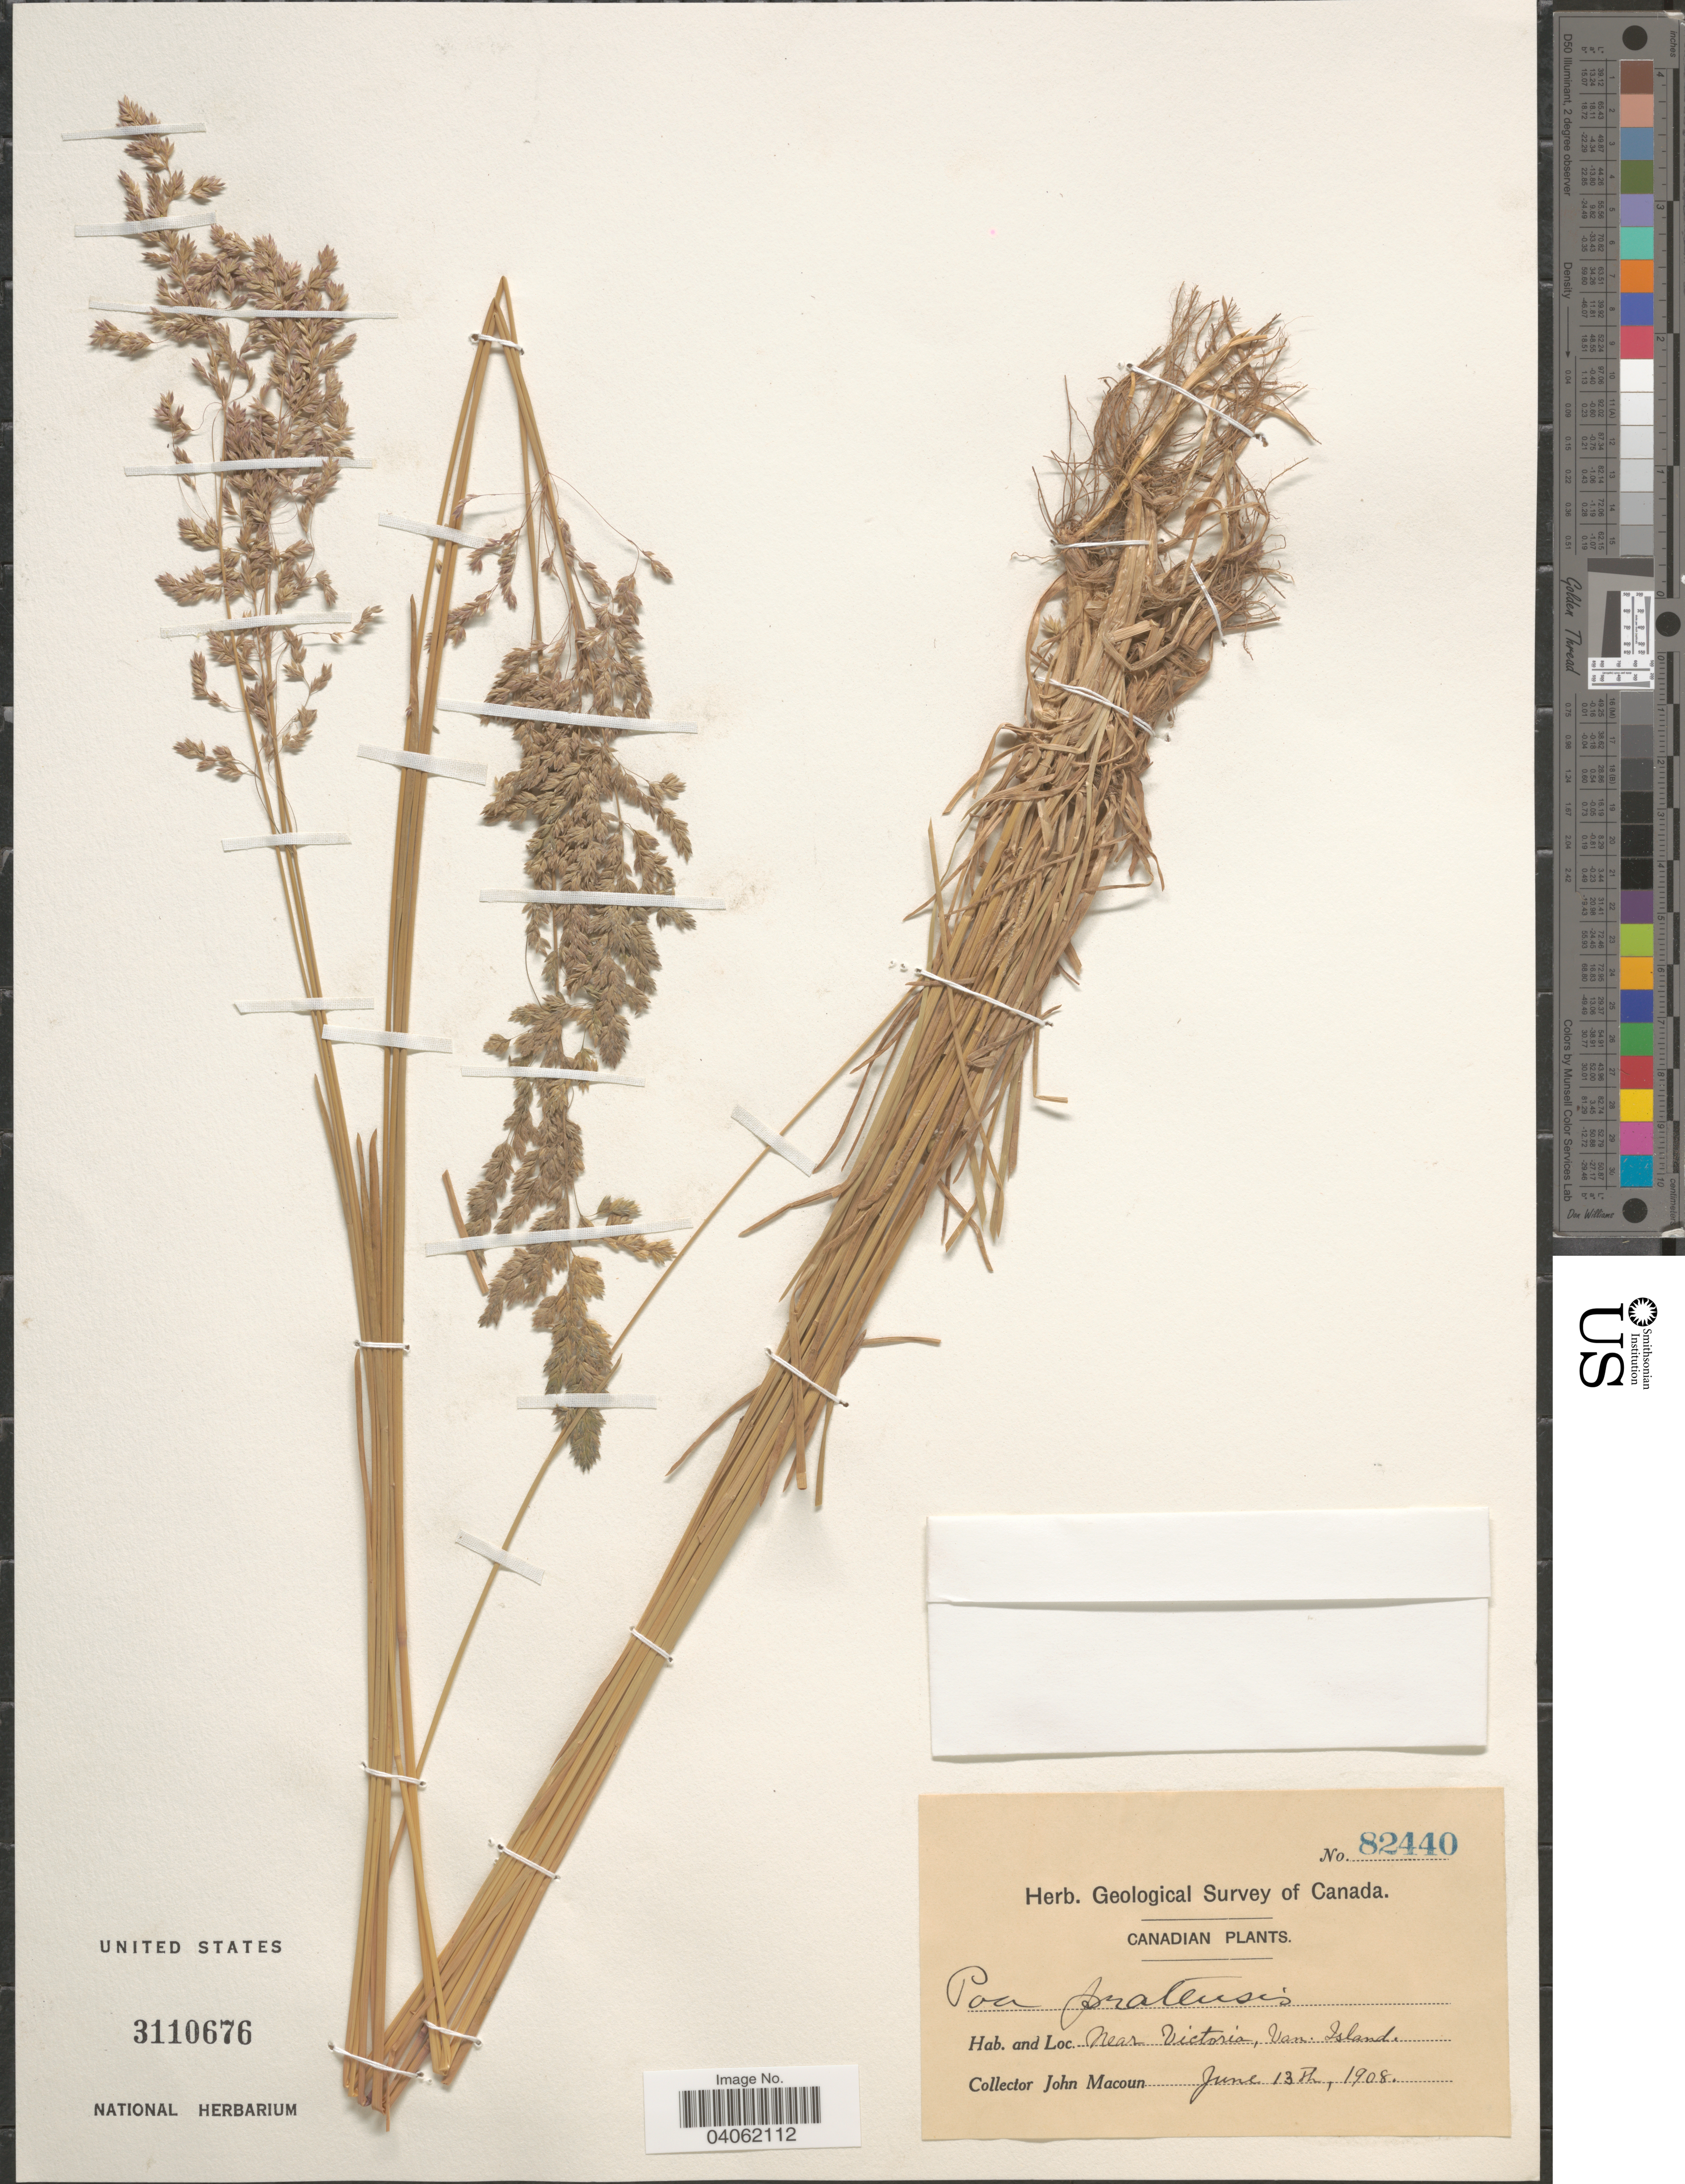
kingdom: Plantae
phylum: Tracheophyta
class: Liliopsida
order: Poales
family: Poaceae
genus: Poa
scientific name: Poa pratensis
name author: L.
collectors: J. Macoun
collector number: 82440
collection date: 1908-06-13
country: Canada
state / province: British Columbia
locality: Near Victoria, Van. Island.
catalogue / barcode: US 3110676